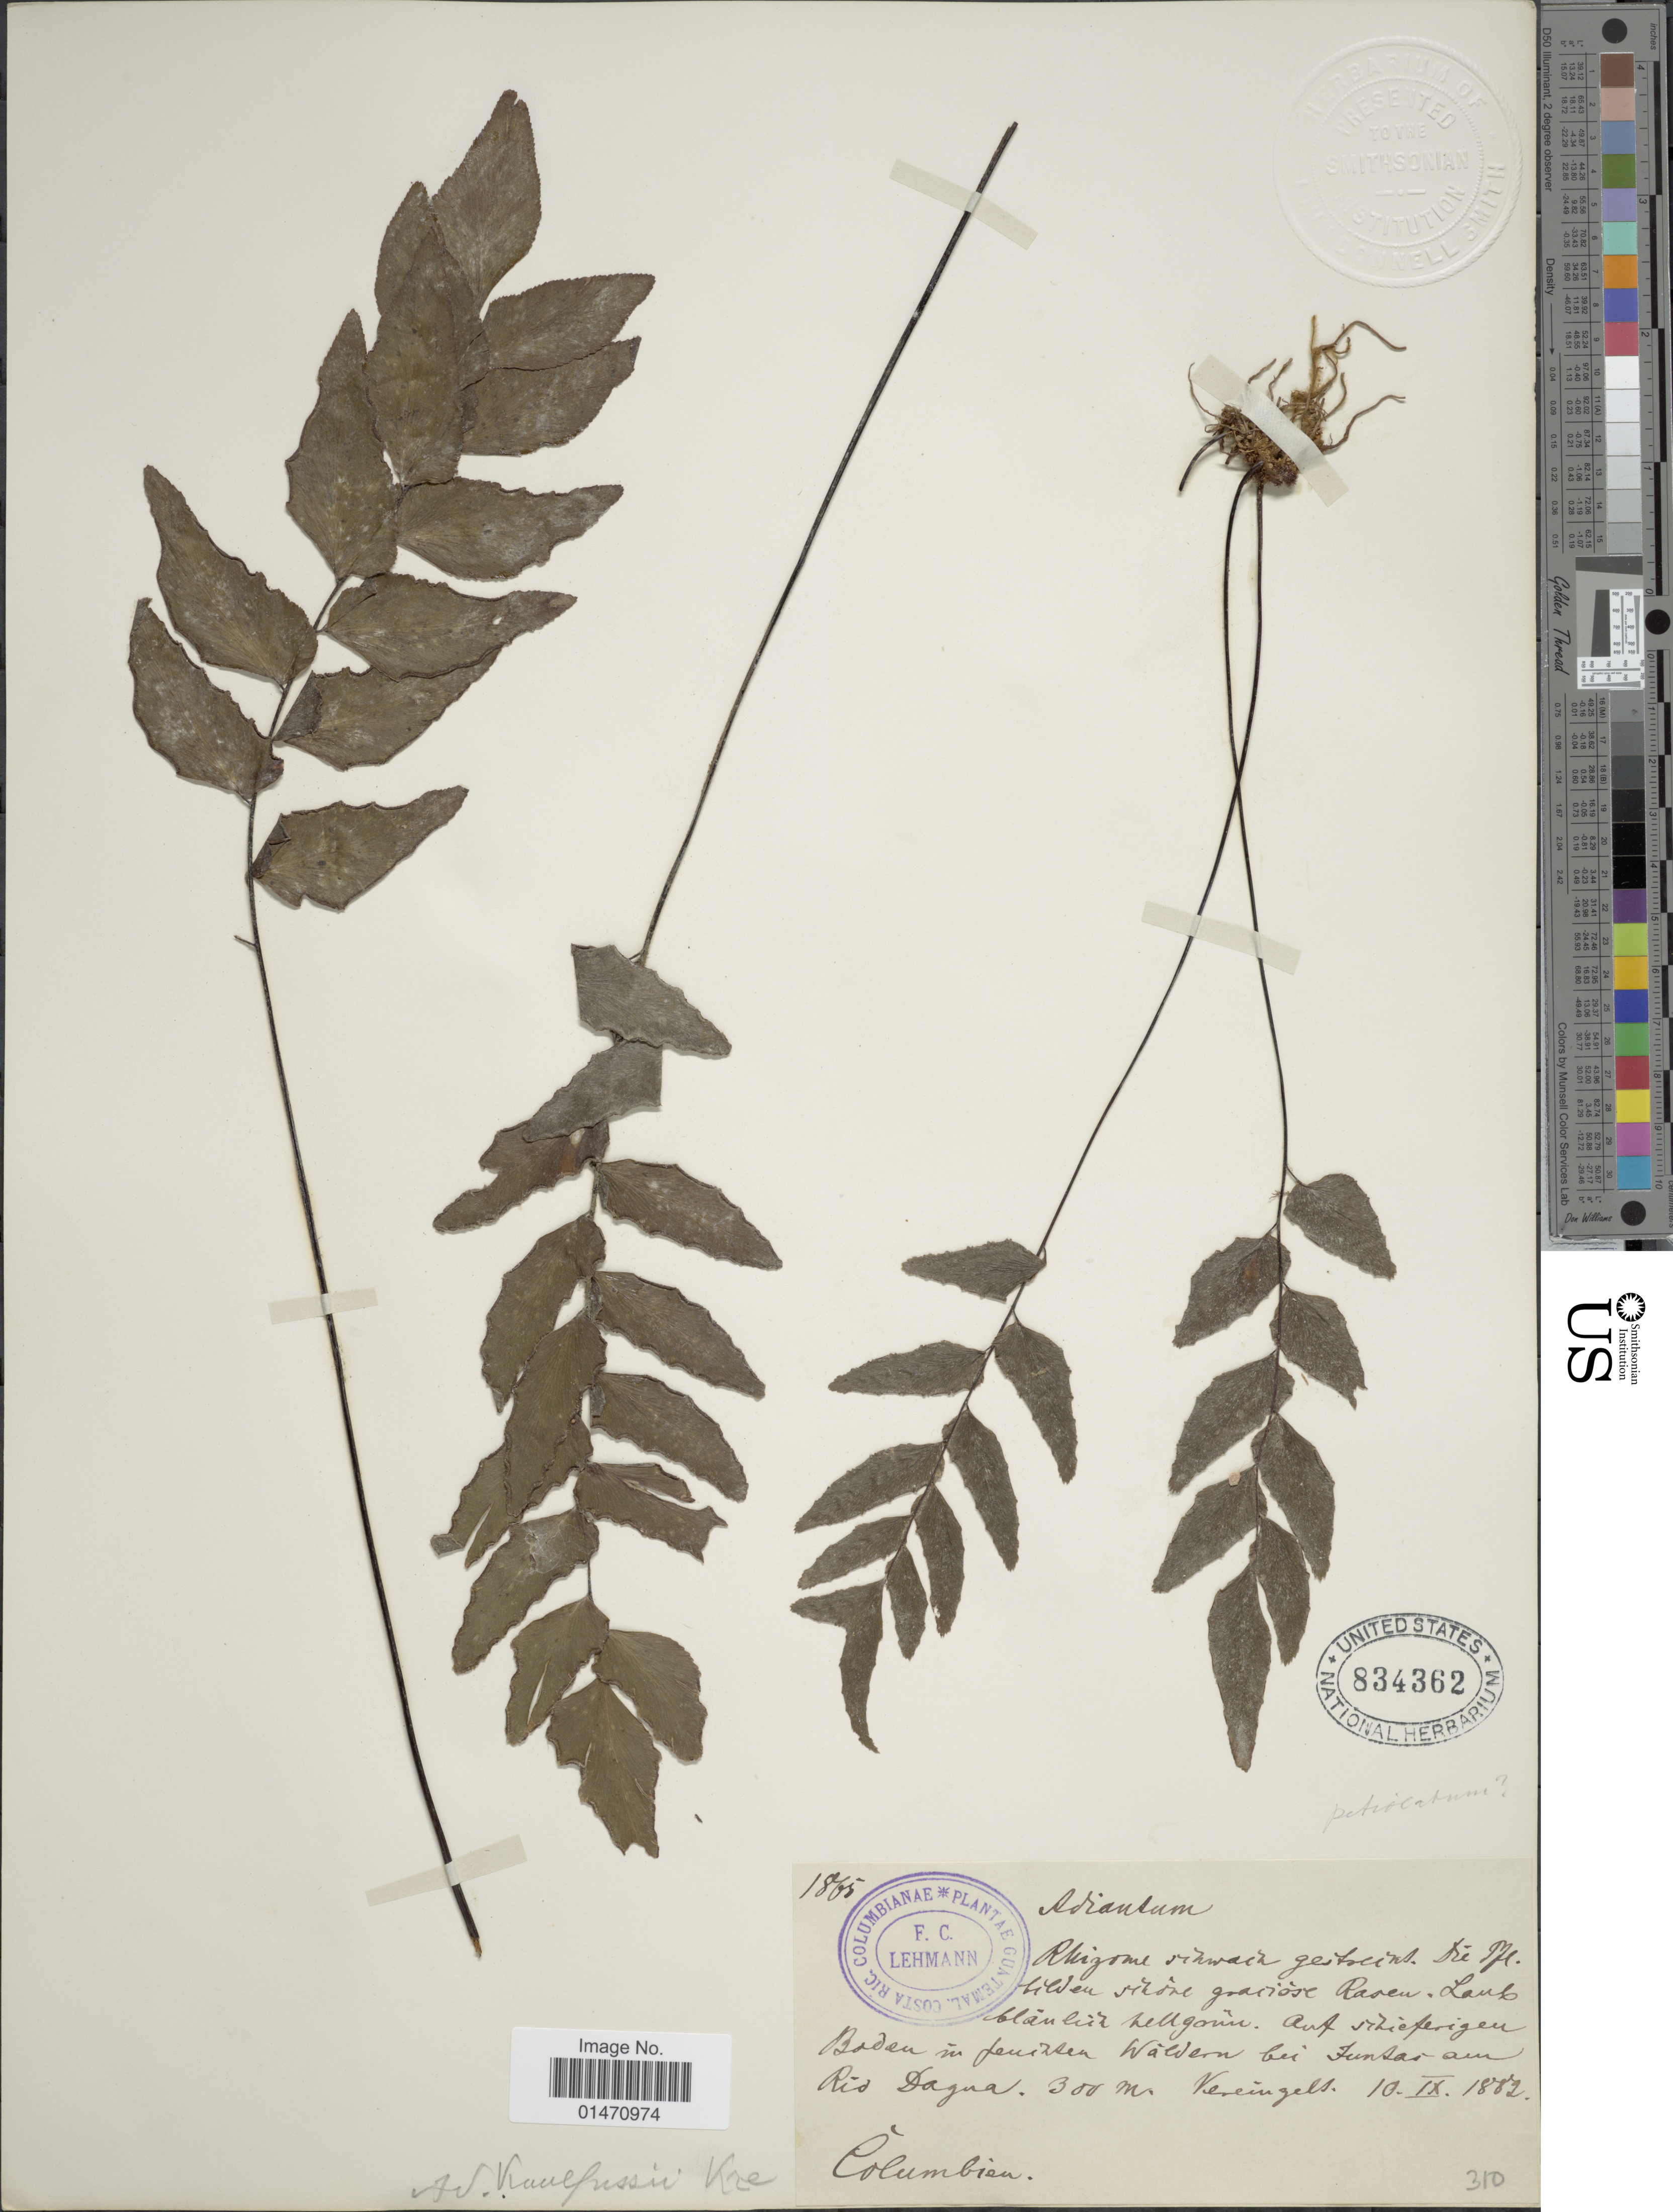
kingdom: Plantae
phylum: Tracheophyta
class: Polypodiopsida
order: Polypodiales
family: Pteridaceae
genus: Adiantum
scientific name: Adiantum petiolatum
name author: Desv.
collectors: F. C. Lehmann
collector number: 1865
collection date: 1882-09-10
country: Colombia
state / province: Valle del Cauca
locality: Boden in feuchten waldern bei Juntas auf Rio Dagua, Colombien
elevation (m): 300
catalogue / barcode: US 834362